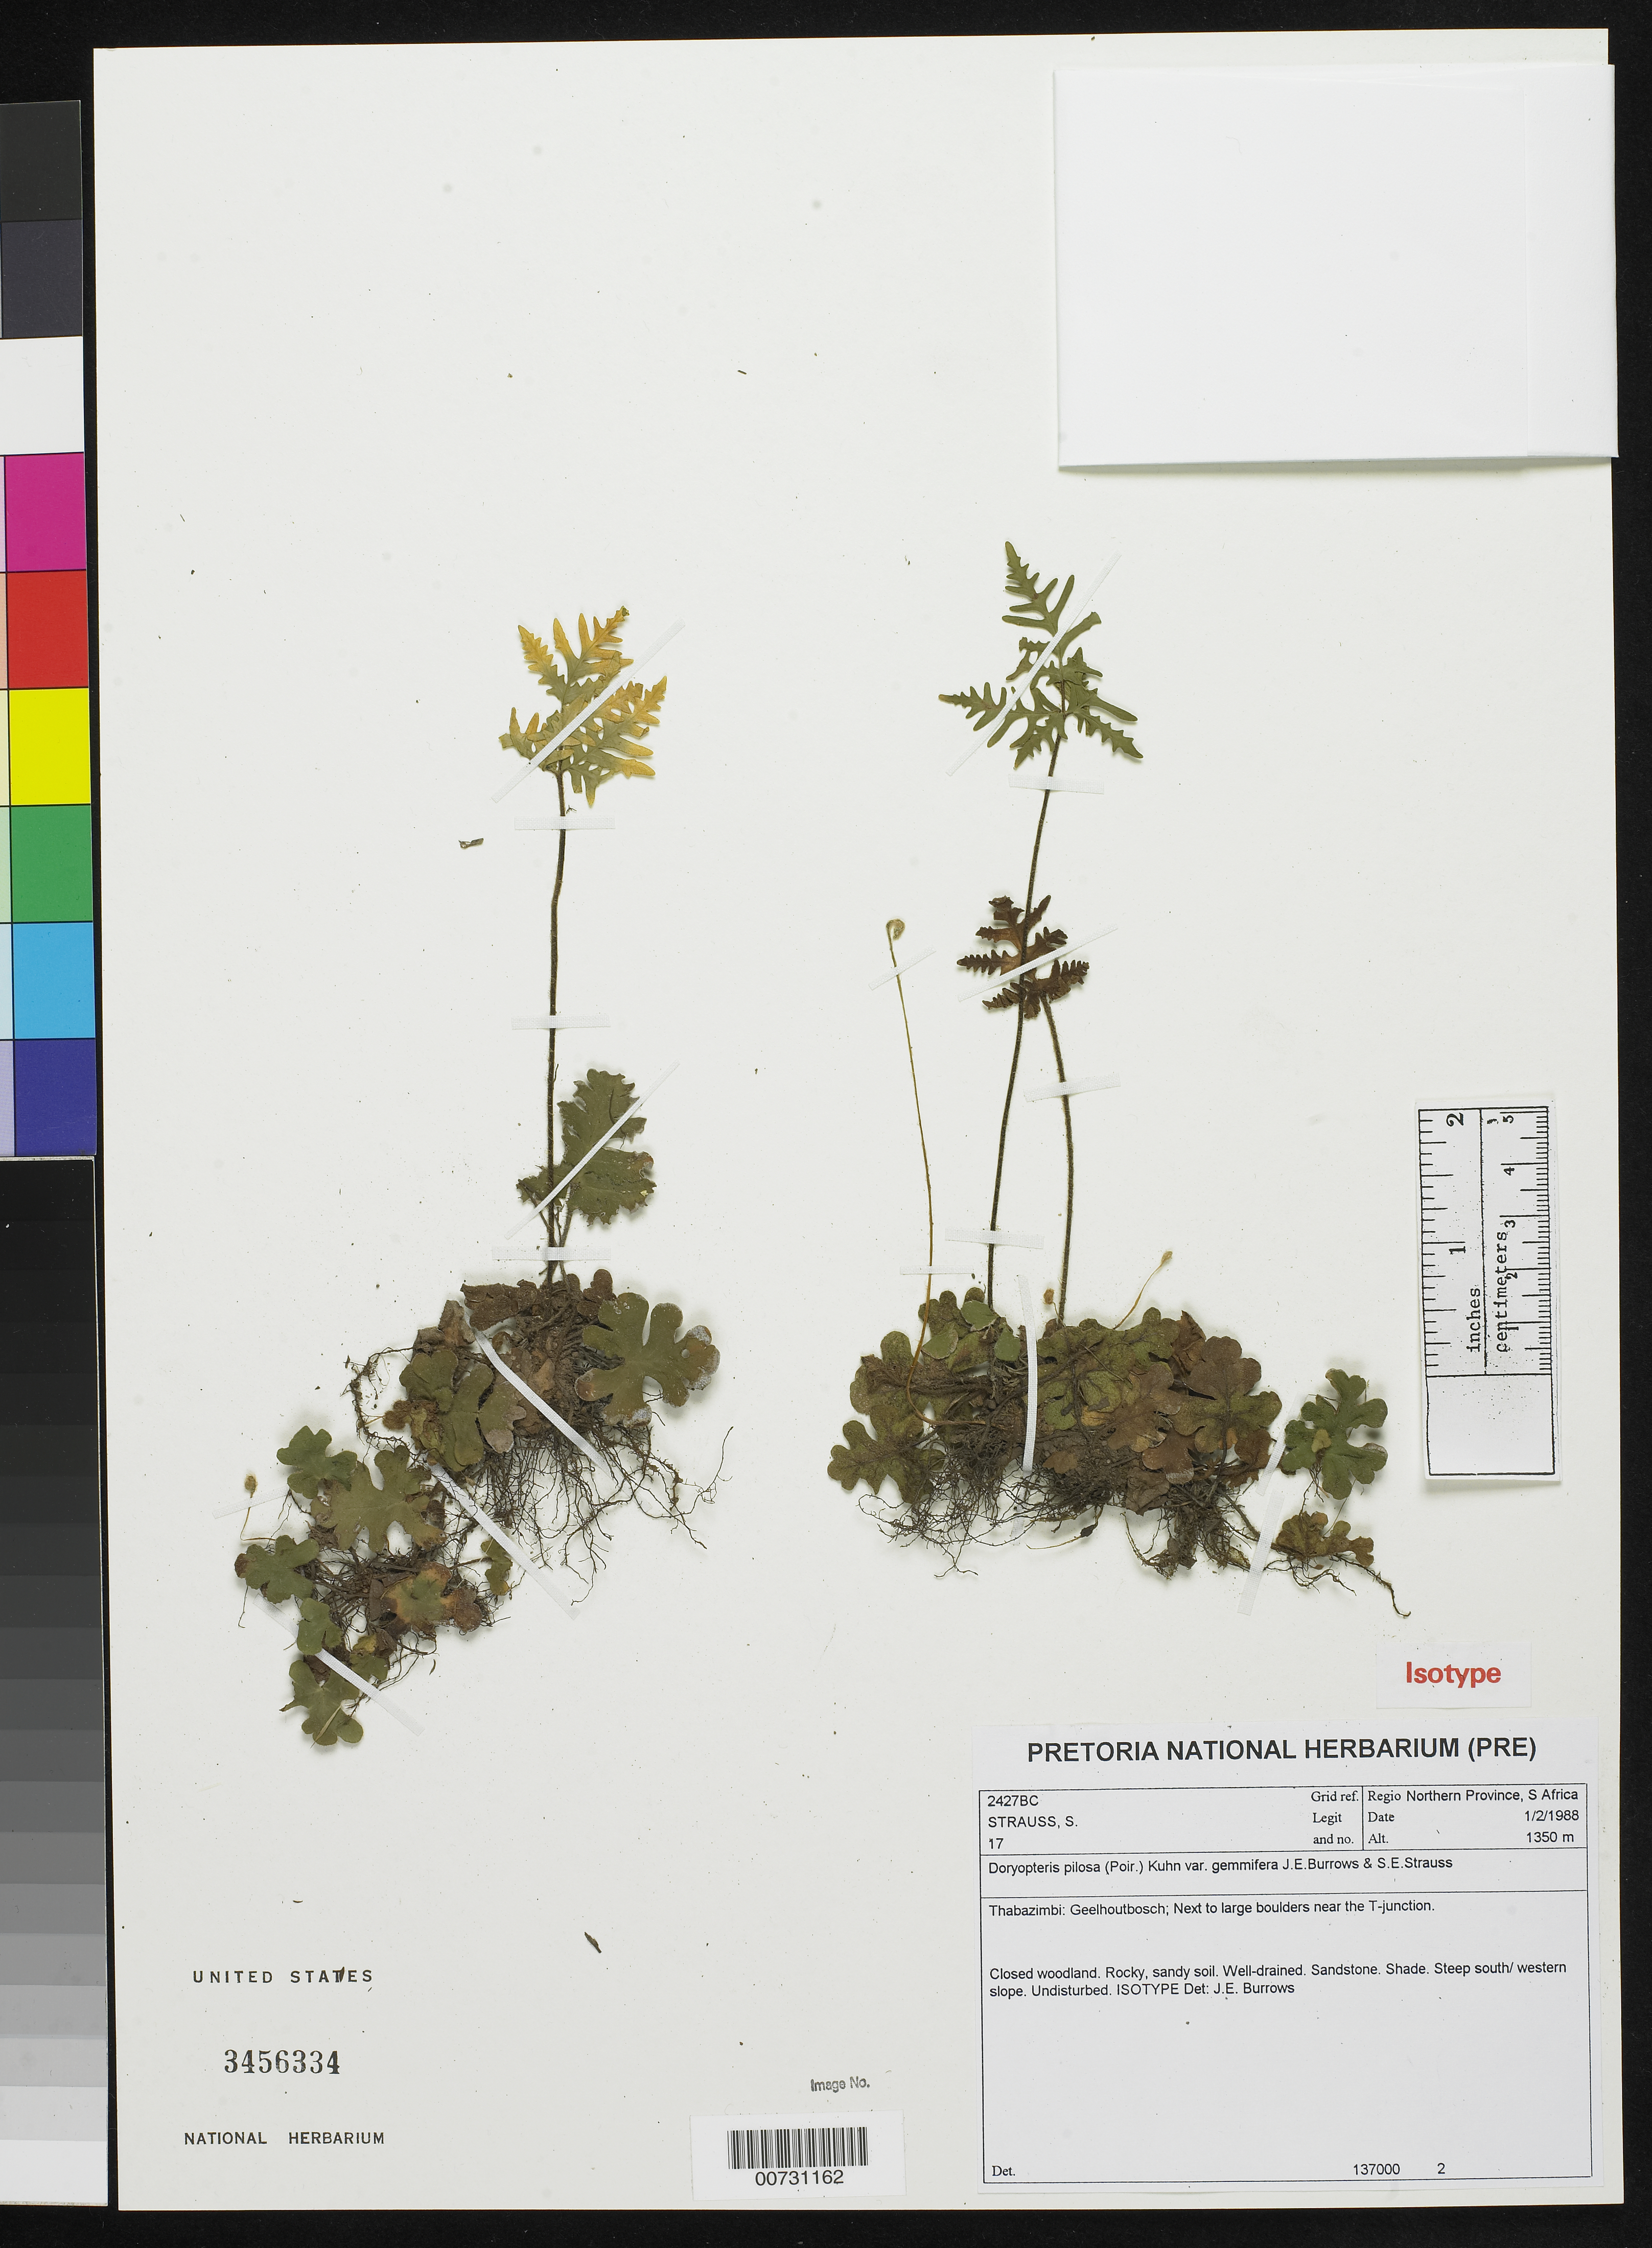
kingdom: Plantae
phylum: Tracheophyta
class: Polypodiopsida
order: Polypodiales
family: Pteridaceae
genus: Doryopteris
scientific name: Doryopteris pilosa var. gemmifera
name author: Burrows &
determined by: Burrows, J. E.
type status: Isotype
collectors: S. Strauss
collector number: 17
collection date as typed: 01 Feb 1988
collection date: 1988-02-01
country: South Africa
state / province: Limpopo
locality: Northern Province, S Africa. Thabazimbi: Geelhoutbosch; next to large boulders near the T-junction. Transvaal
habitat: Closed woodland. Rocky, sandy soil. Well-drained. Sandstone. Shade. Steep south/western slope. Undisturbed.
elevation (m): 1350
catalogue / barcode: US 3456334